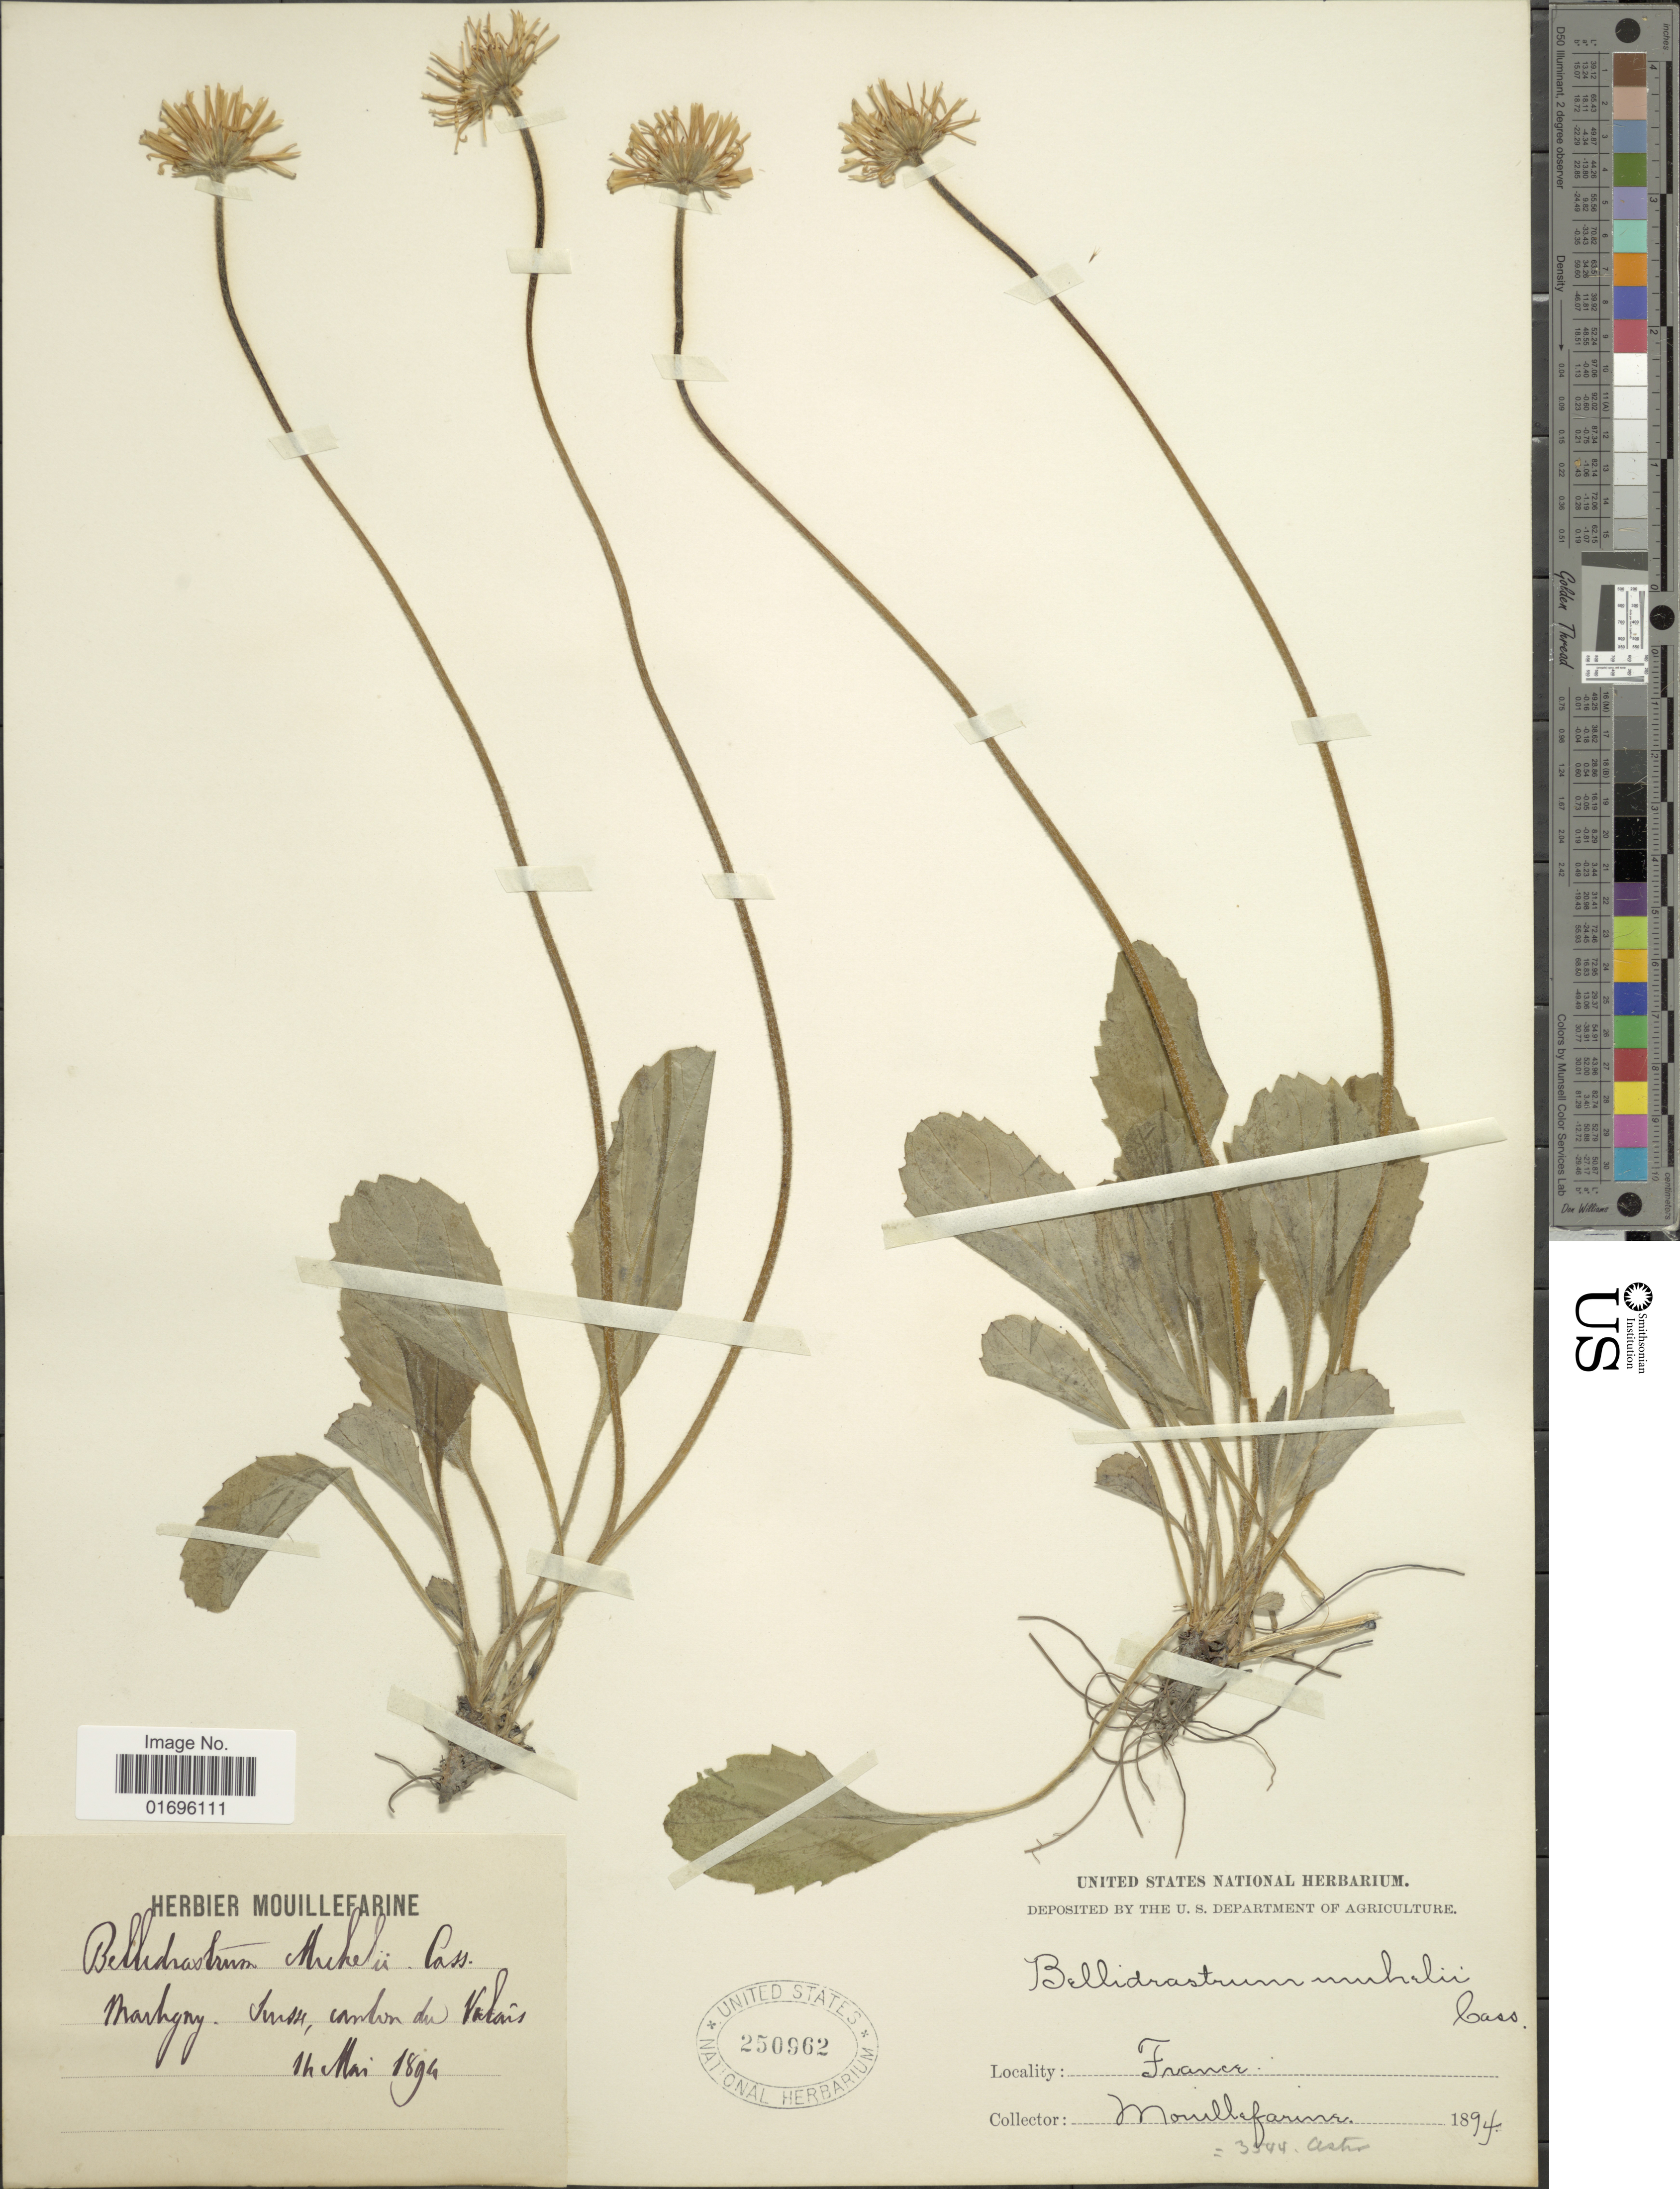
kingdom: Plantae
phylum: Tracheophyta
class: Magnoliopsida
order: Asterales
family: Asteraceae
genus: Aster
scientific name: Aster bellidiastrum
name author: (L.) Scop.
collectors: A. Mouillefarine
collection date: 1894-05-14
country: Switzerland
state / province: Valais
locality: Martigny, canton du Valais, Suisse.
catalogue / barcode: US 250962